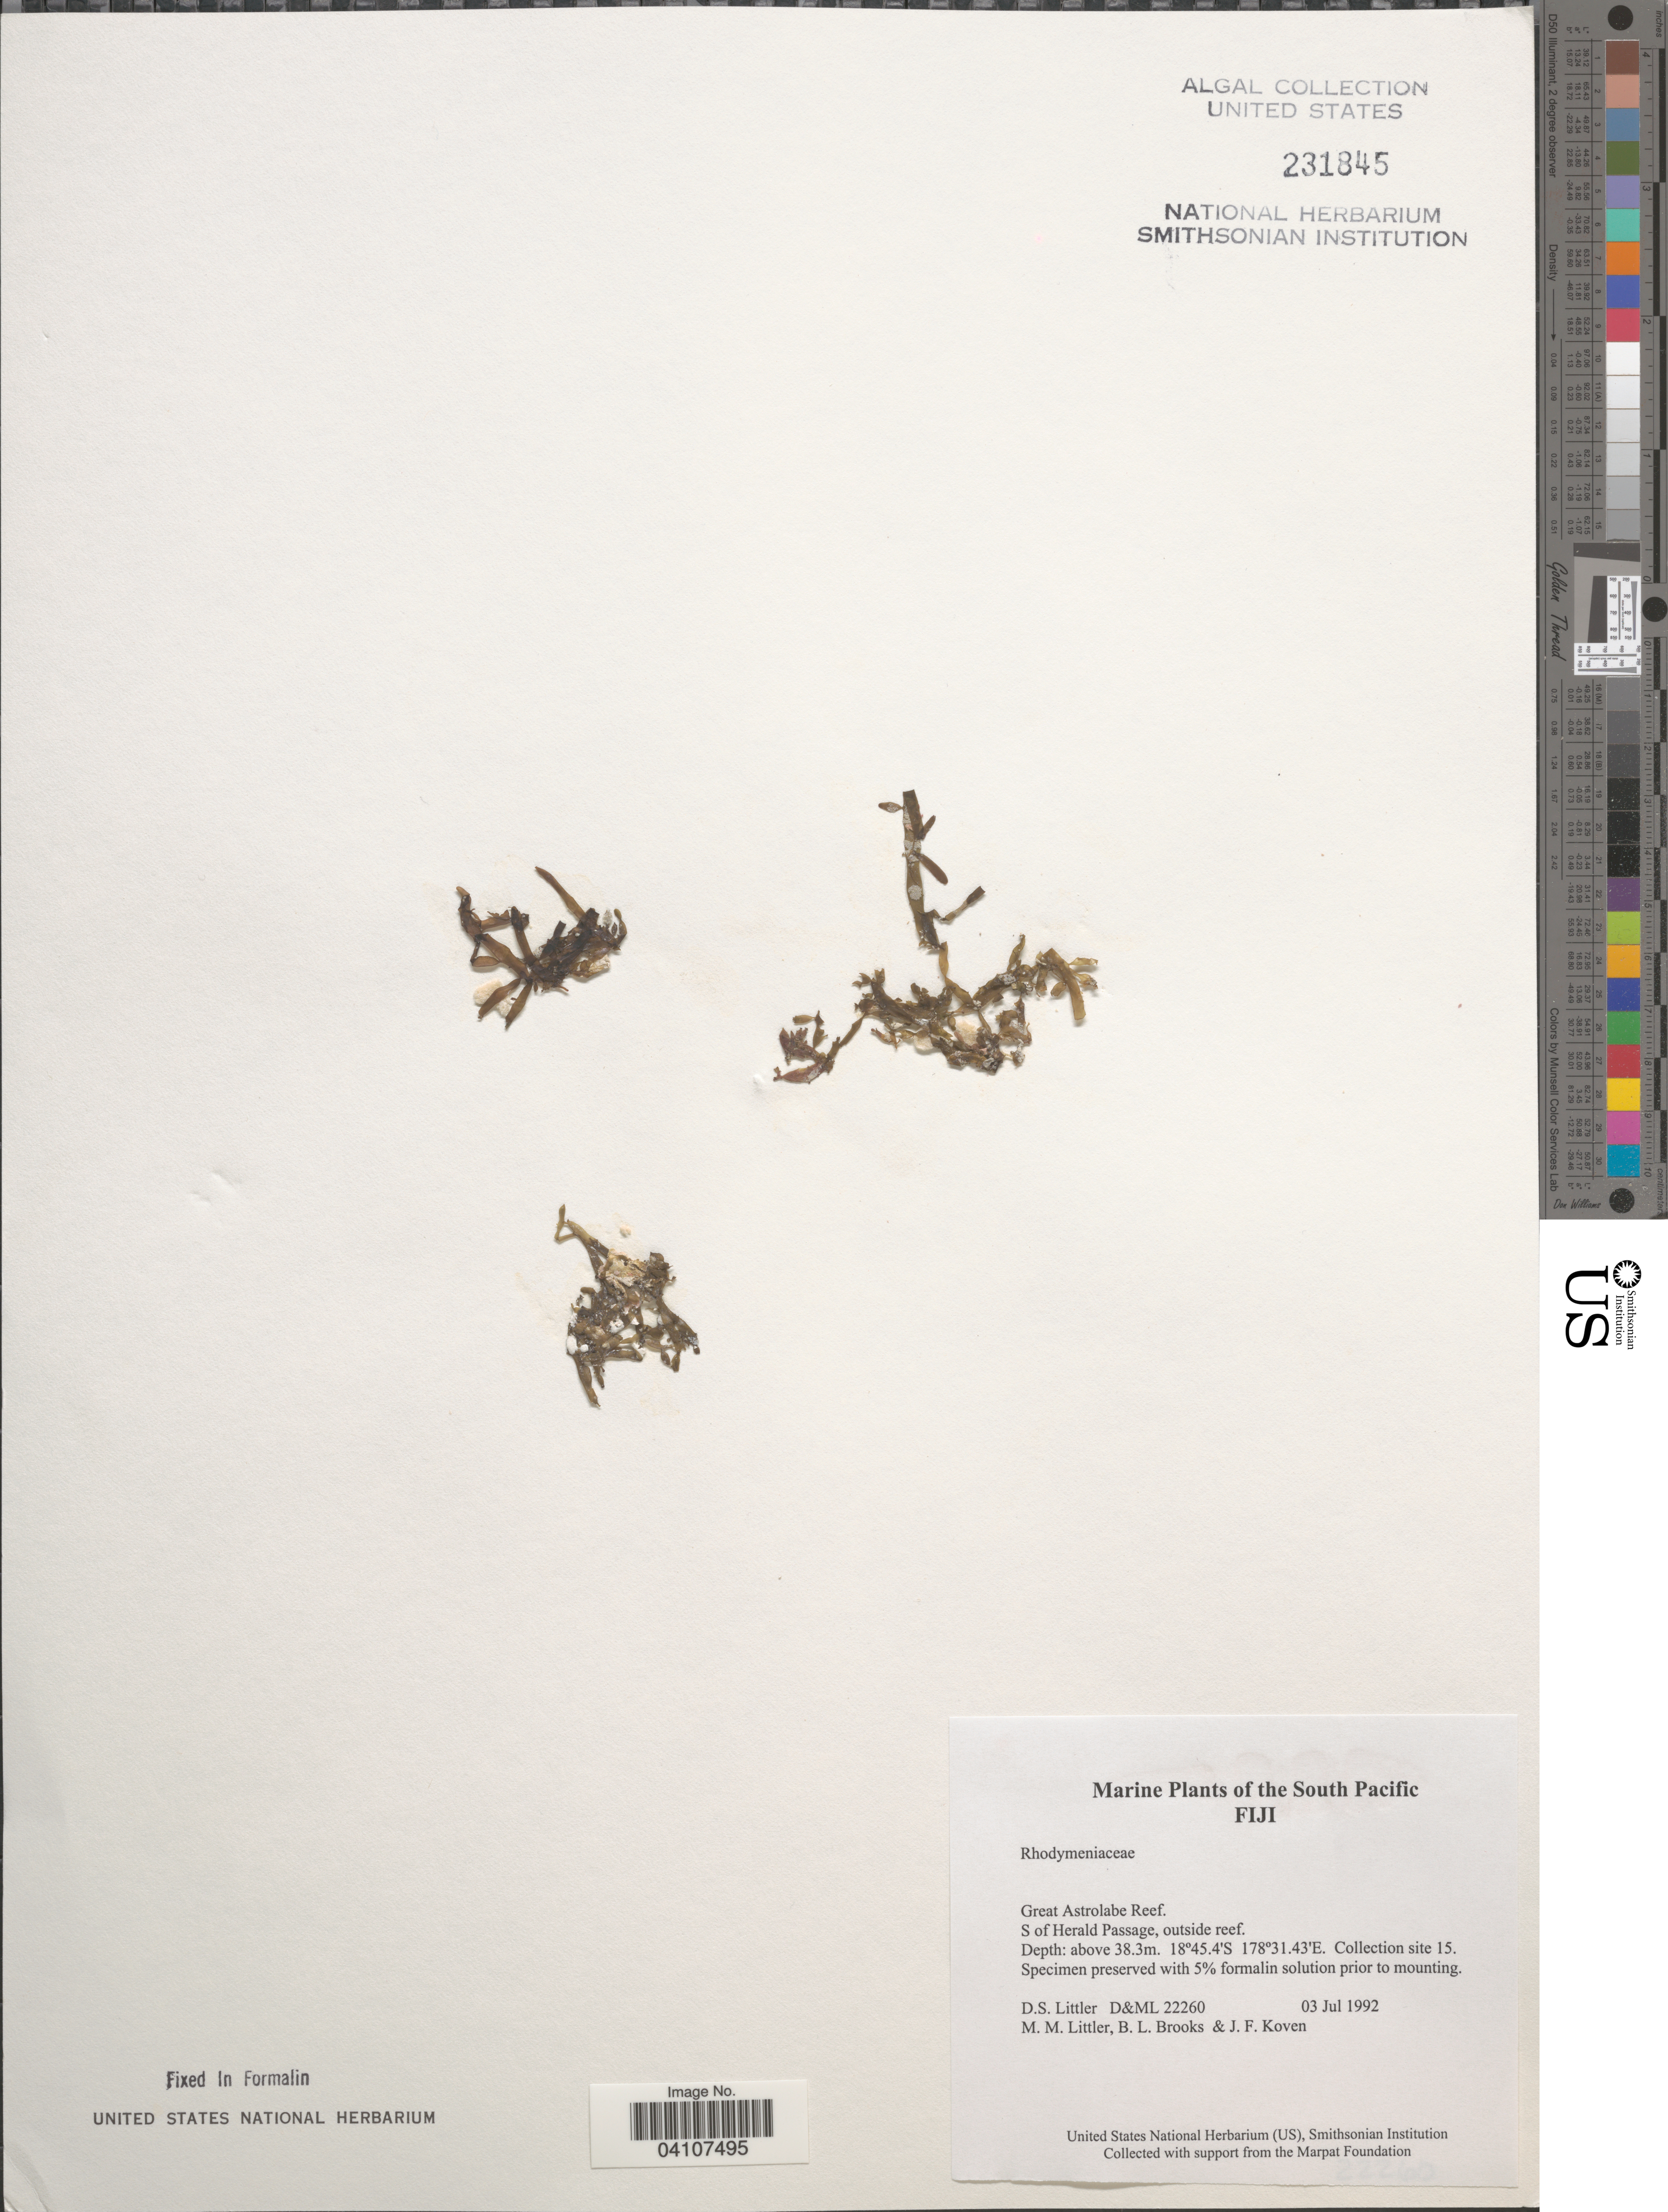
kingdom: Plantae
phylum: Rhodophyta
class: Florideophyceae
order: Rhodymeniales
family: Rhodymeniaceae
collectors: D. S. Littler, B. Brooks & J. Koven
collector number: D&ML 22260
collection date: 1992-07-03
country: Fiji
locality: The South Pacific. Great Astrolabe Reef. S of Herald Passage, outside reef. Collection site 15.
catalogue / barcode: US 231845